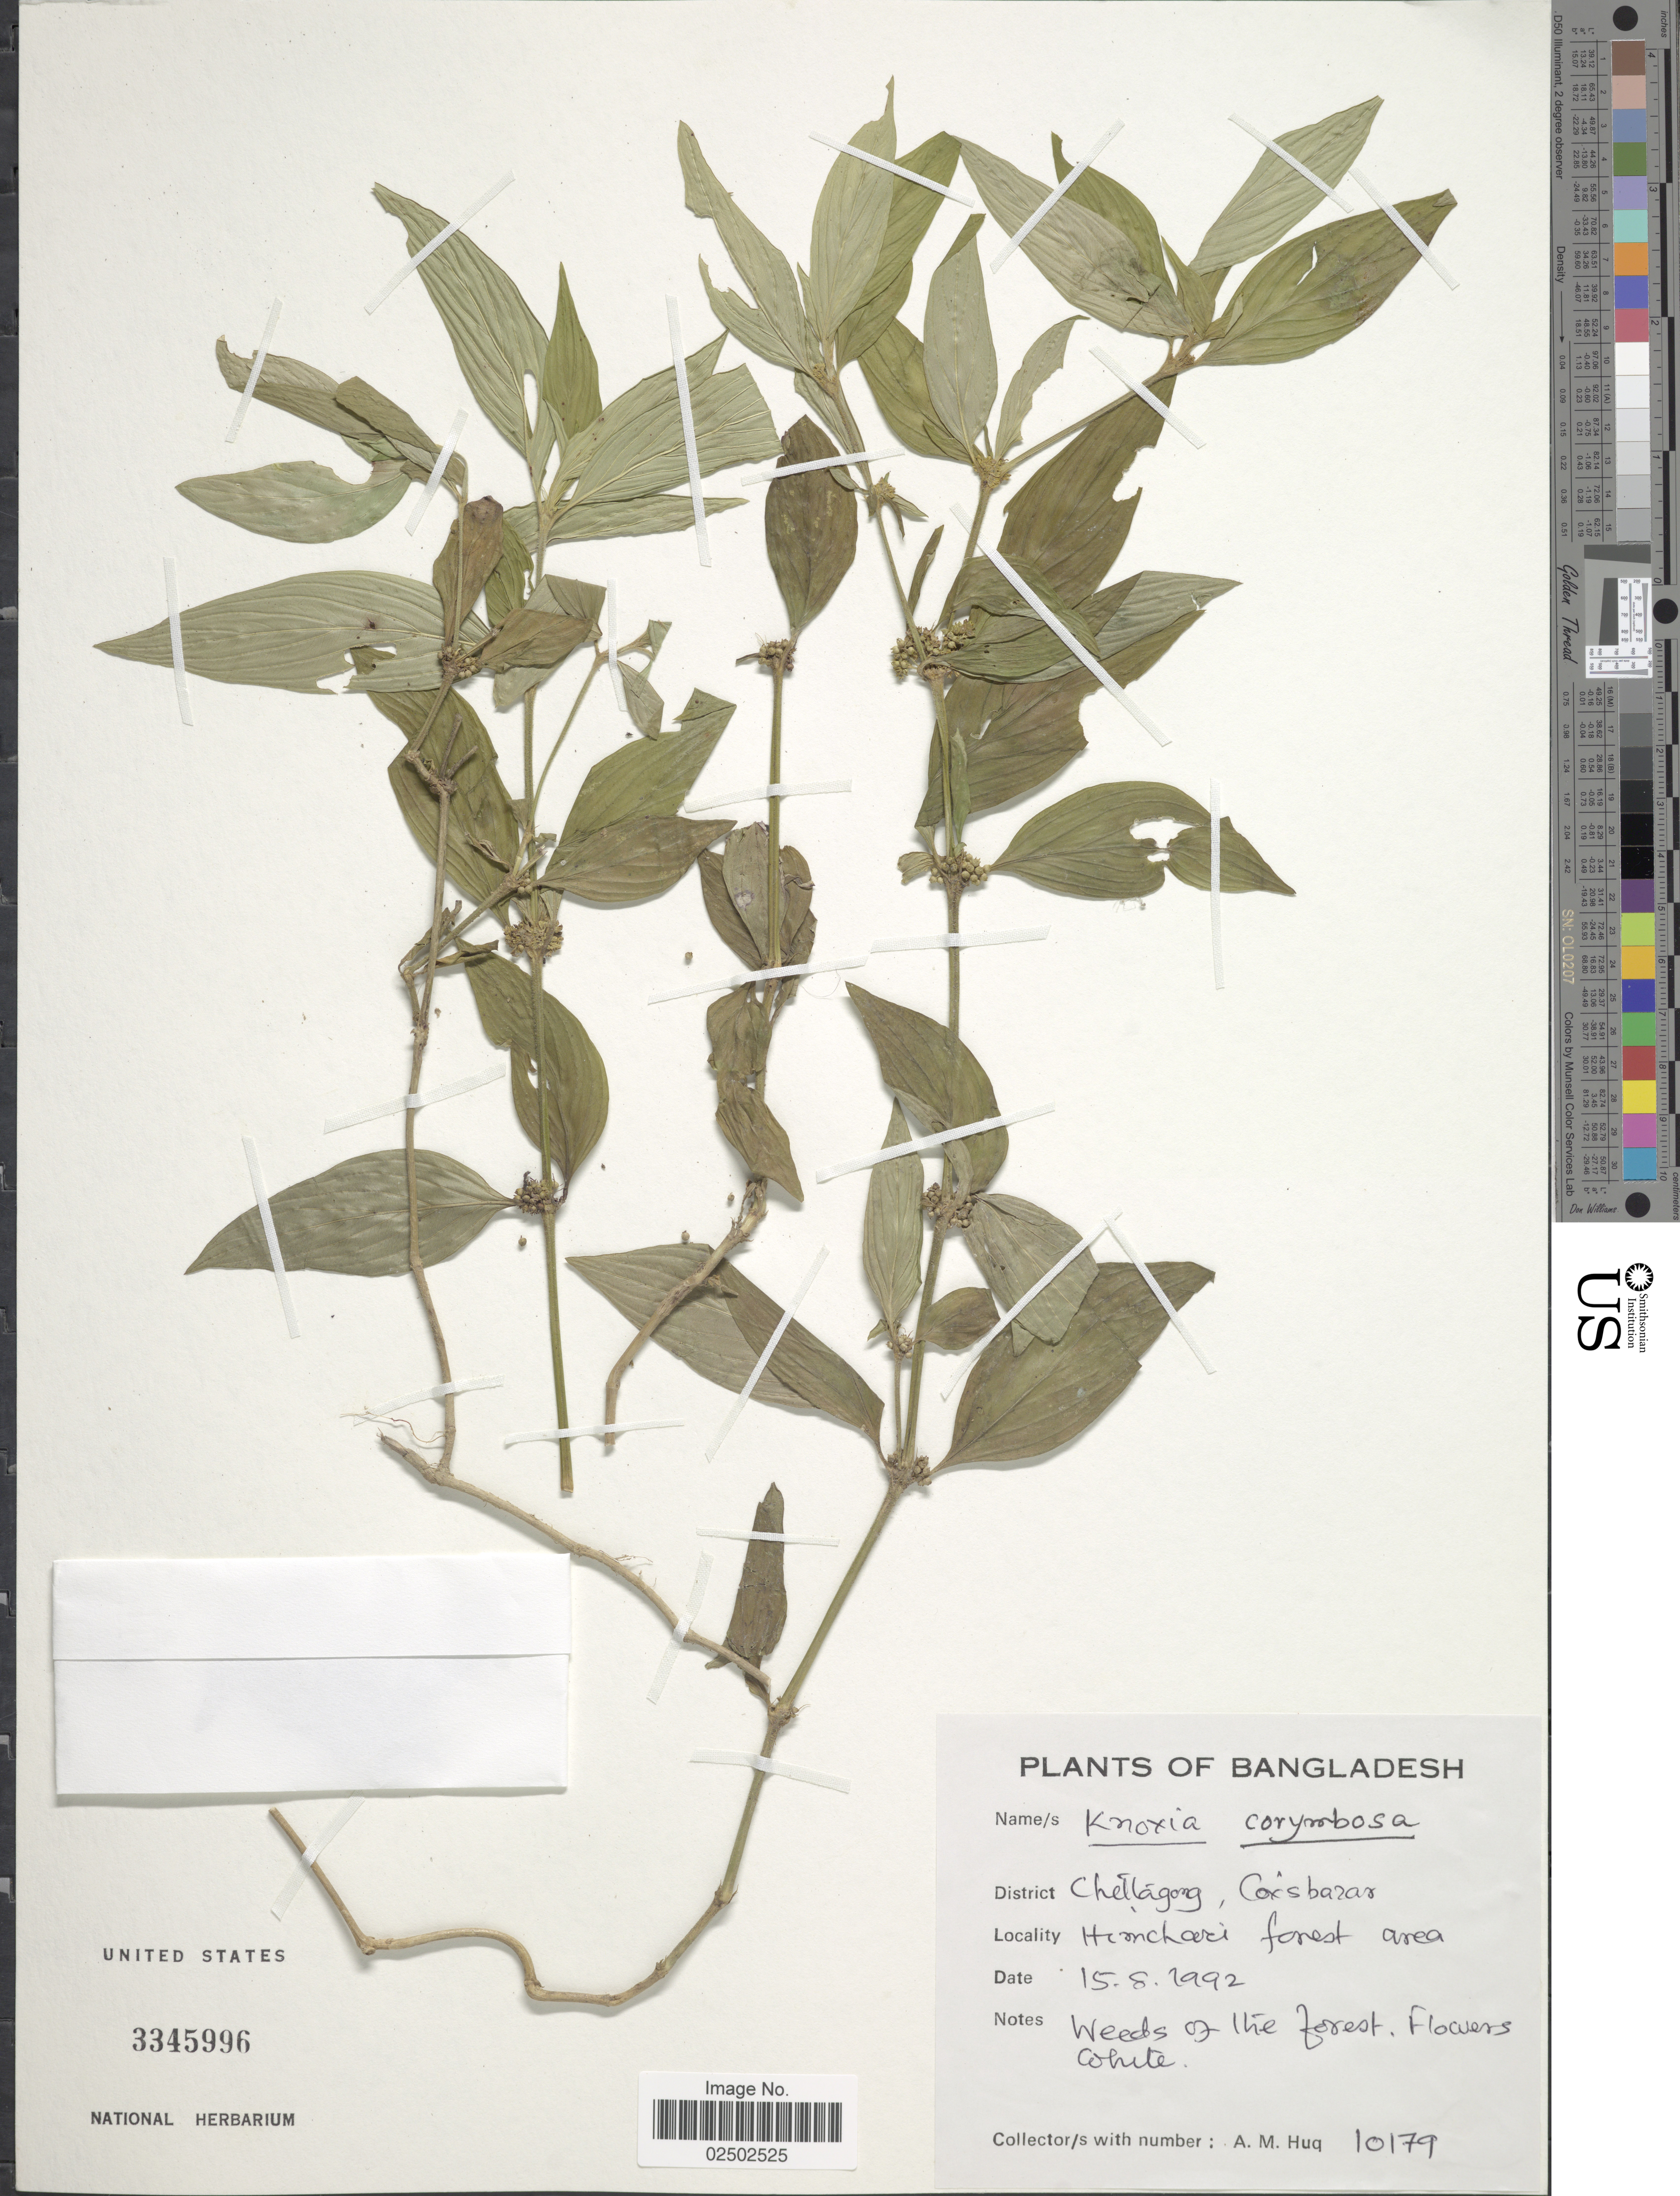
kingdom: Plantae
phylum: Tracheophyta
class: Magnoliopsida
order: Gentianales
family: Rubiaceae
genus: Knoxia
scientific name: Knoxia corymbosa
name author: Willd.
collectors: A. M. Huq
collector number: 10179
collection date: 1992-08-15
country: Bangladesh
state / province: Chittagong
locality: District Cox's bazar, Hionchari forest area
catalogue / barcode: US 3345996